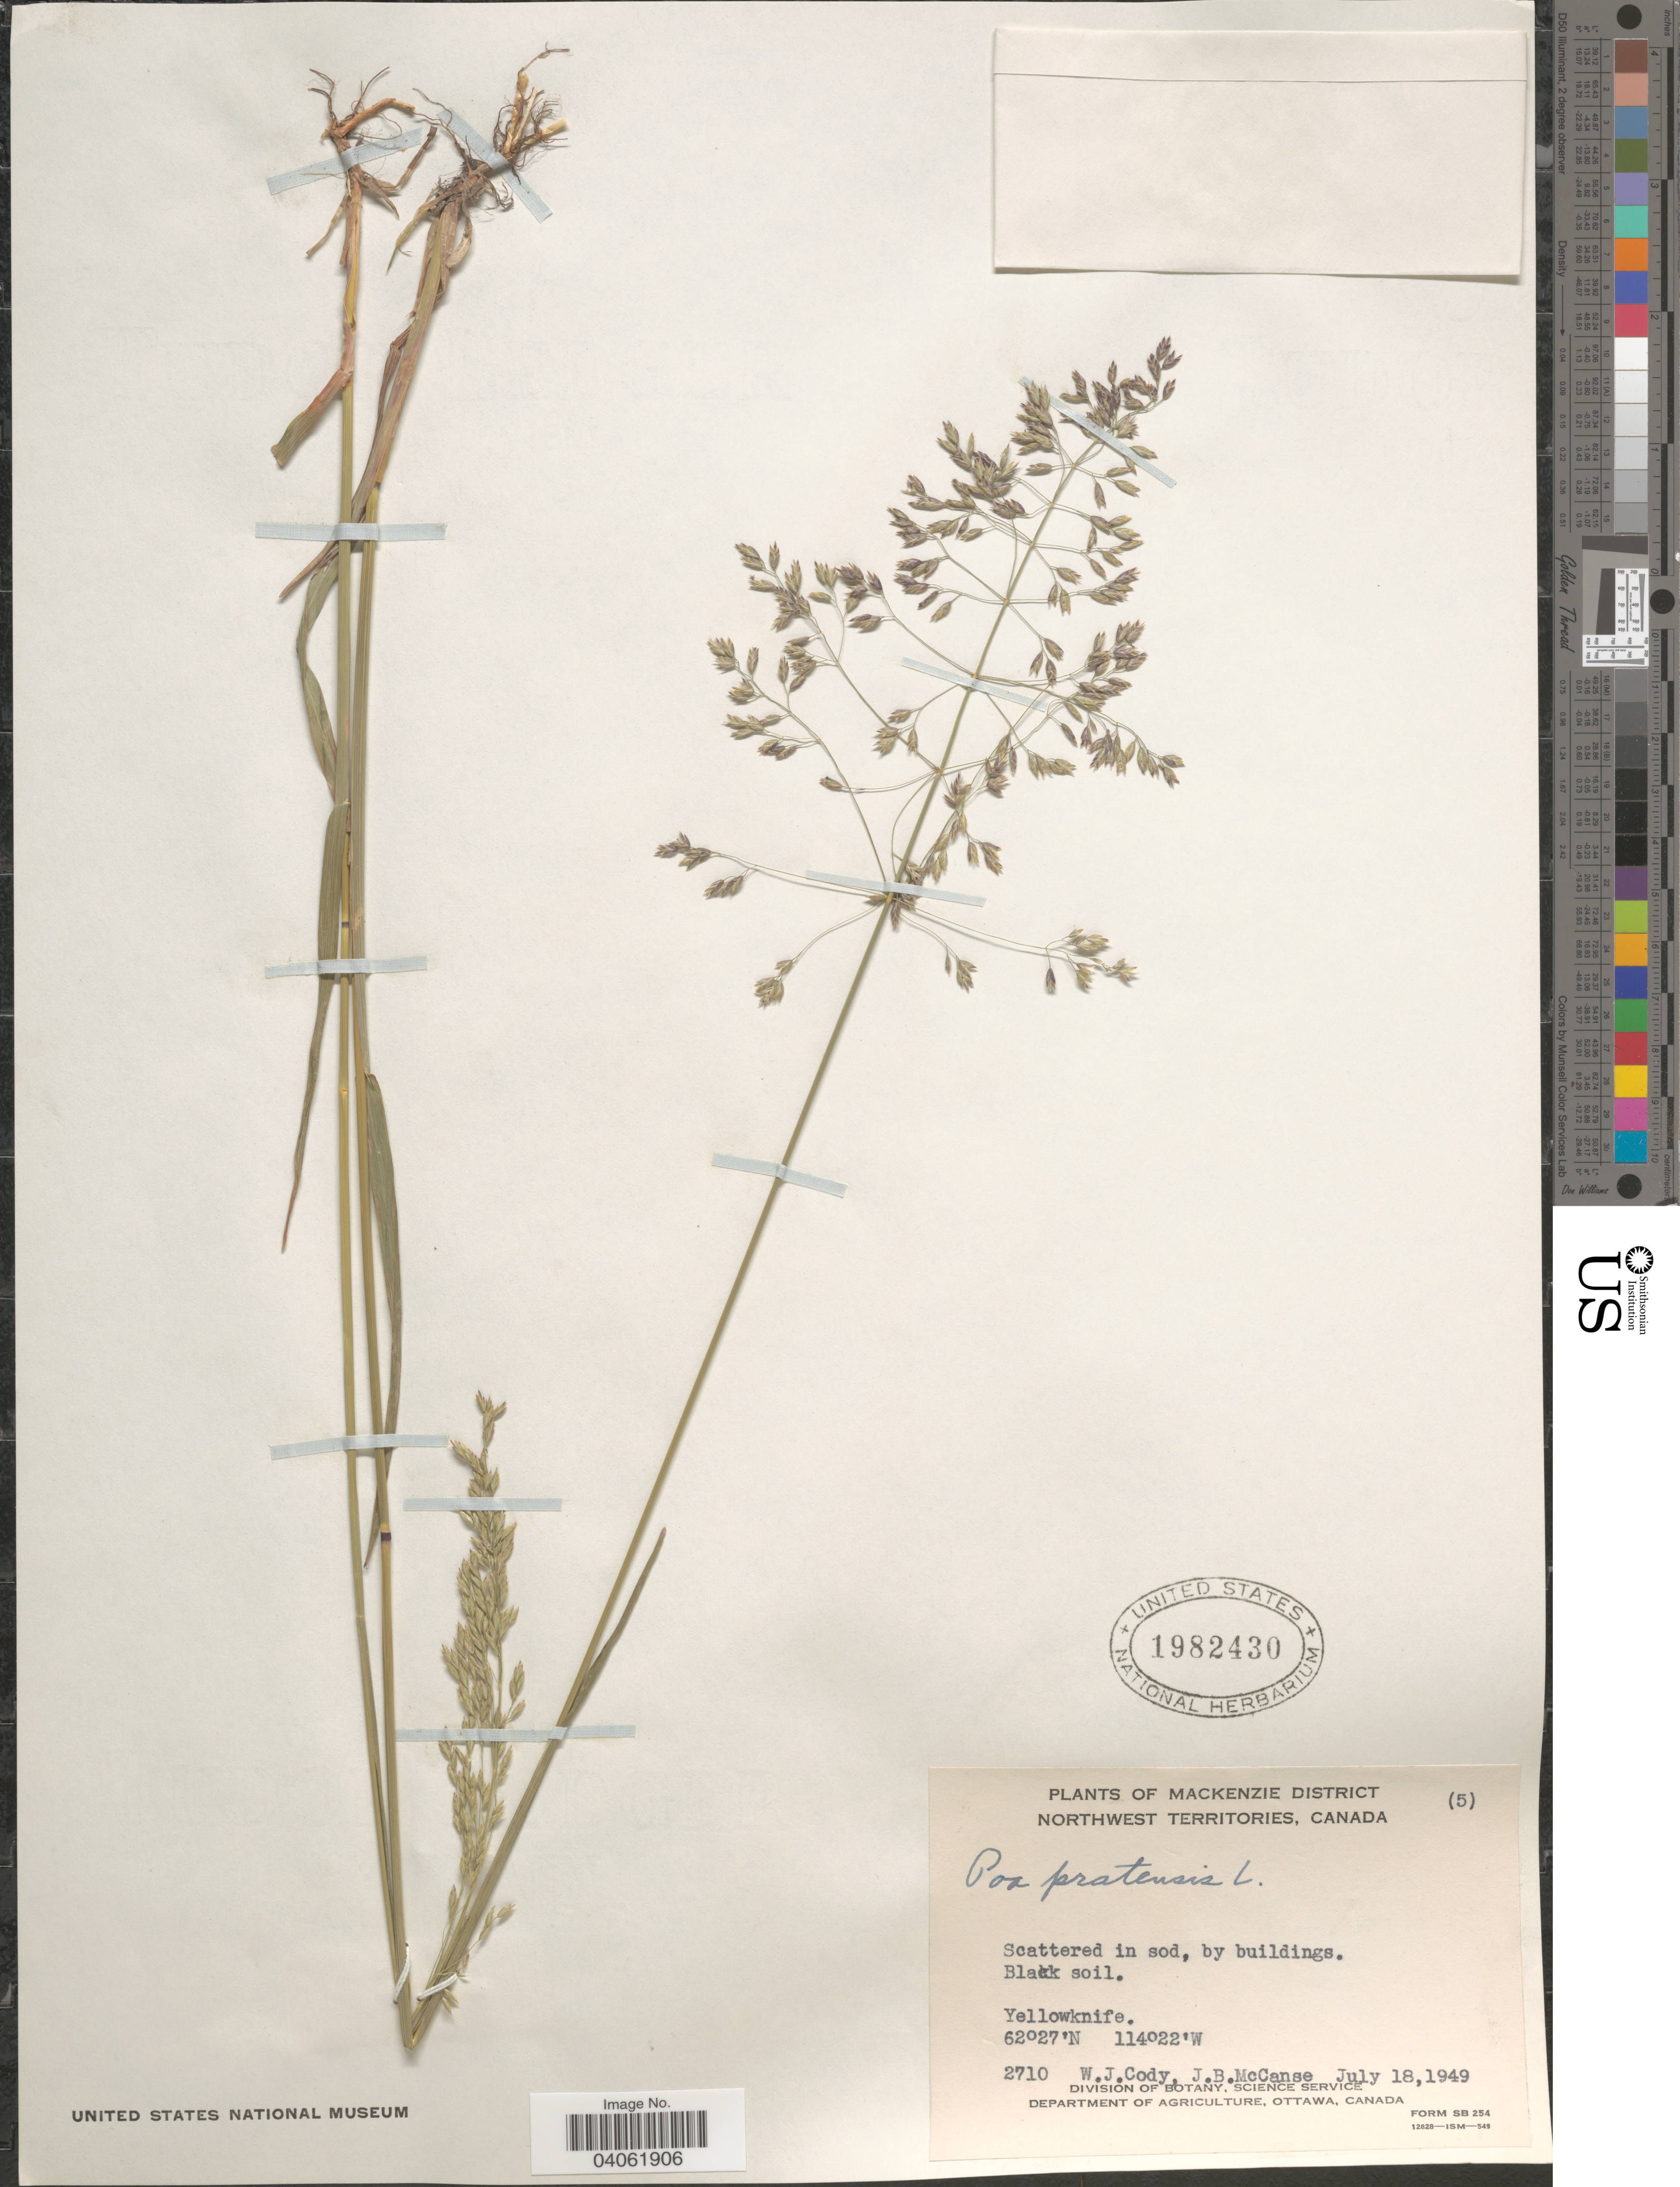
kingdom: Plantae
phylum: Tracheophyta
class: Liliopsida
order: Poales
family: Poaceae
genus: Poa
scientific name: Poa pratensis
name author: L.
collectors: W. Cody & J. McCanse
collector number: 2710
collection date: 1949-07-18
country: Canada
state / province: Northwest Territories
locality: Mackenzie District. Yellowknife.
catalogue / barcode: US 1982430